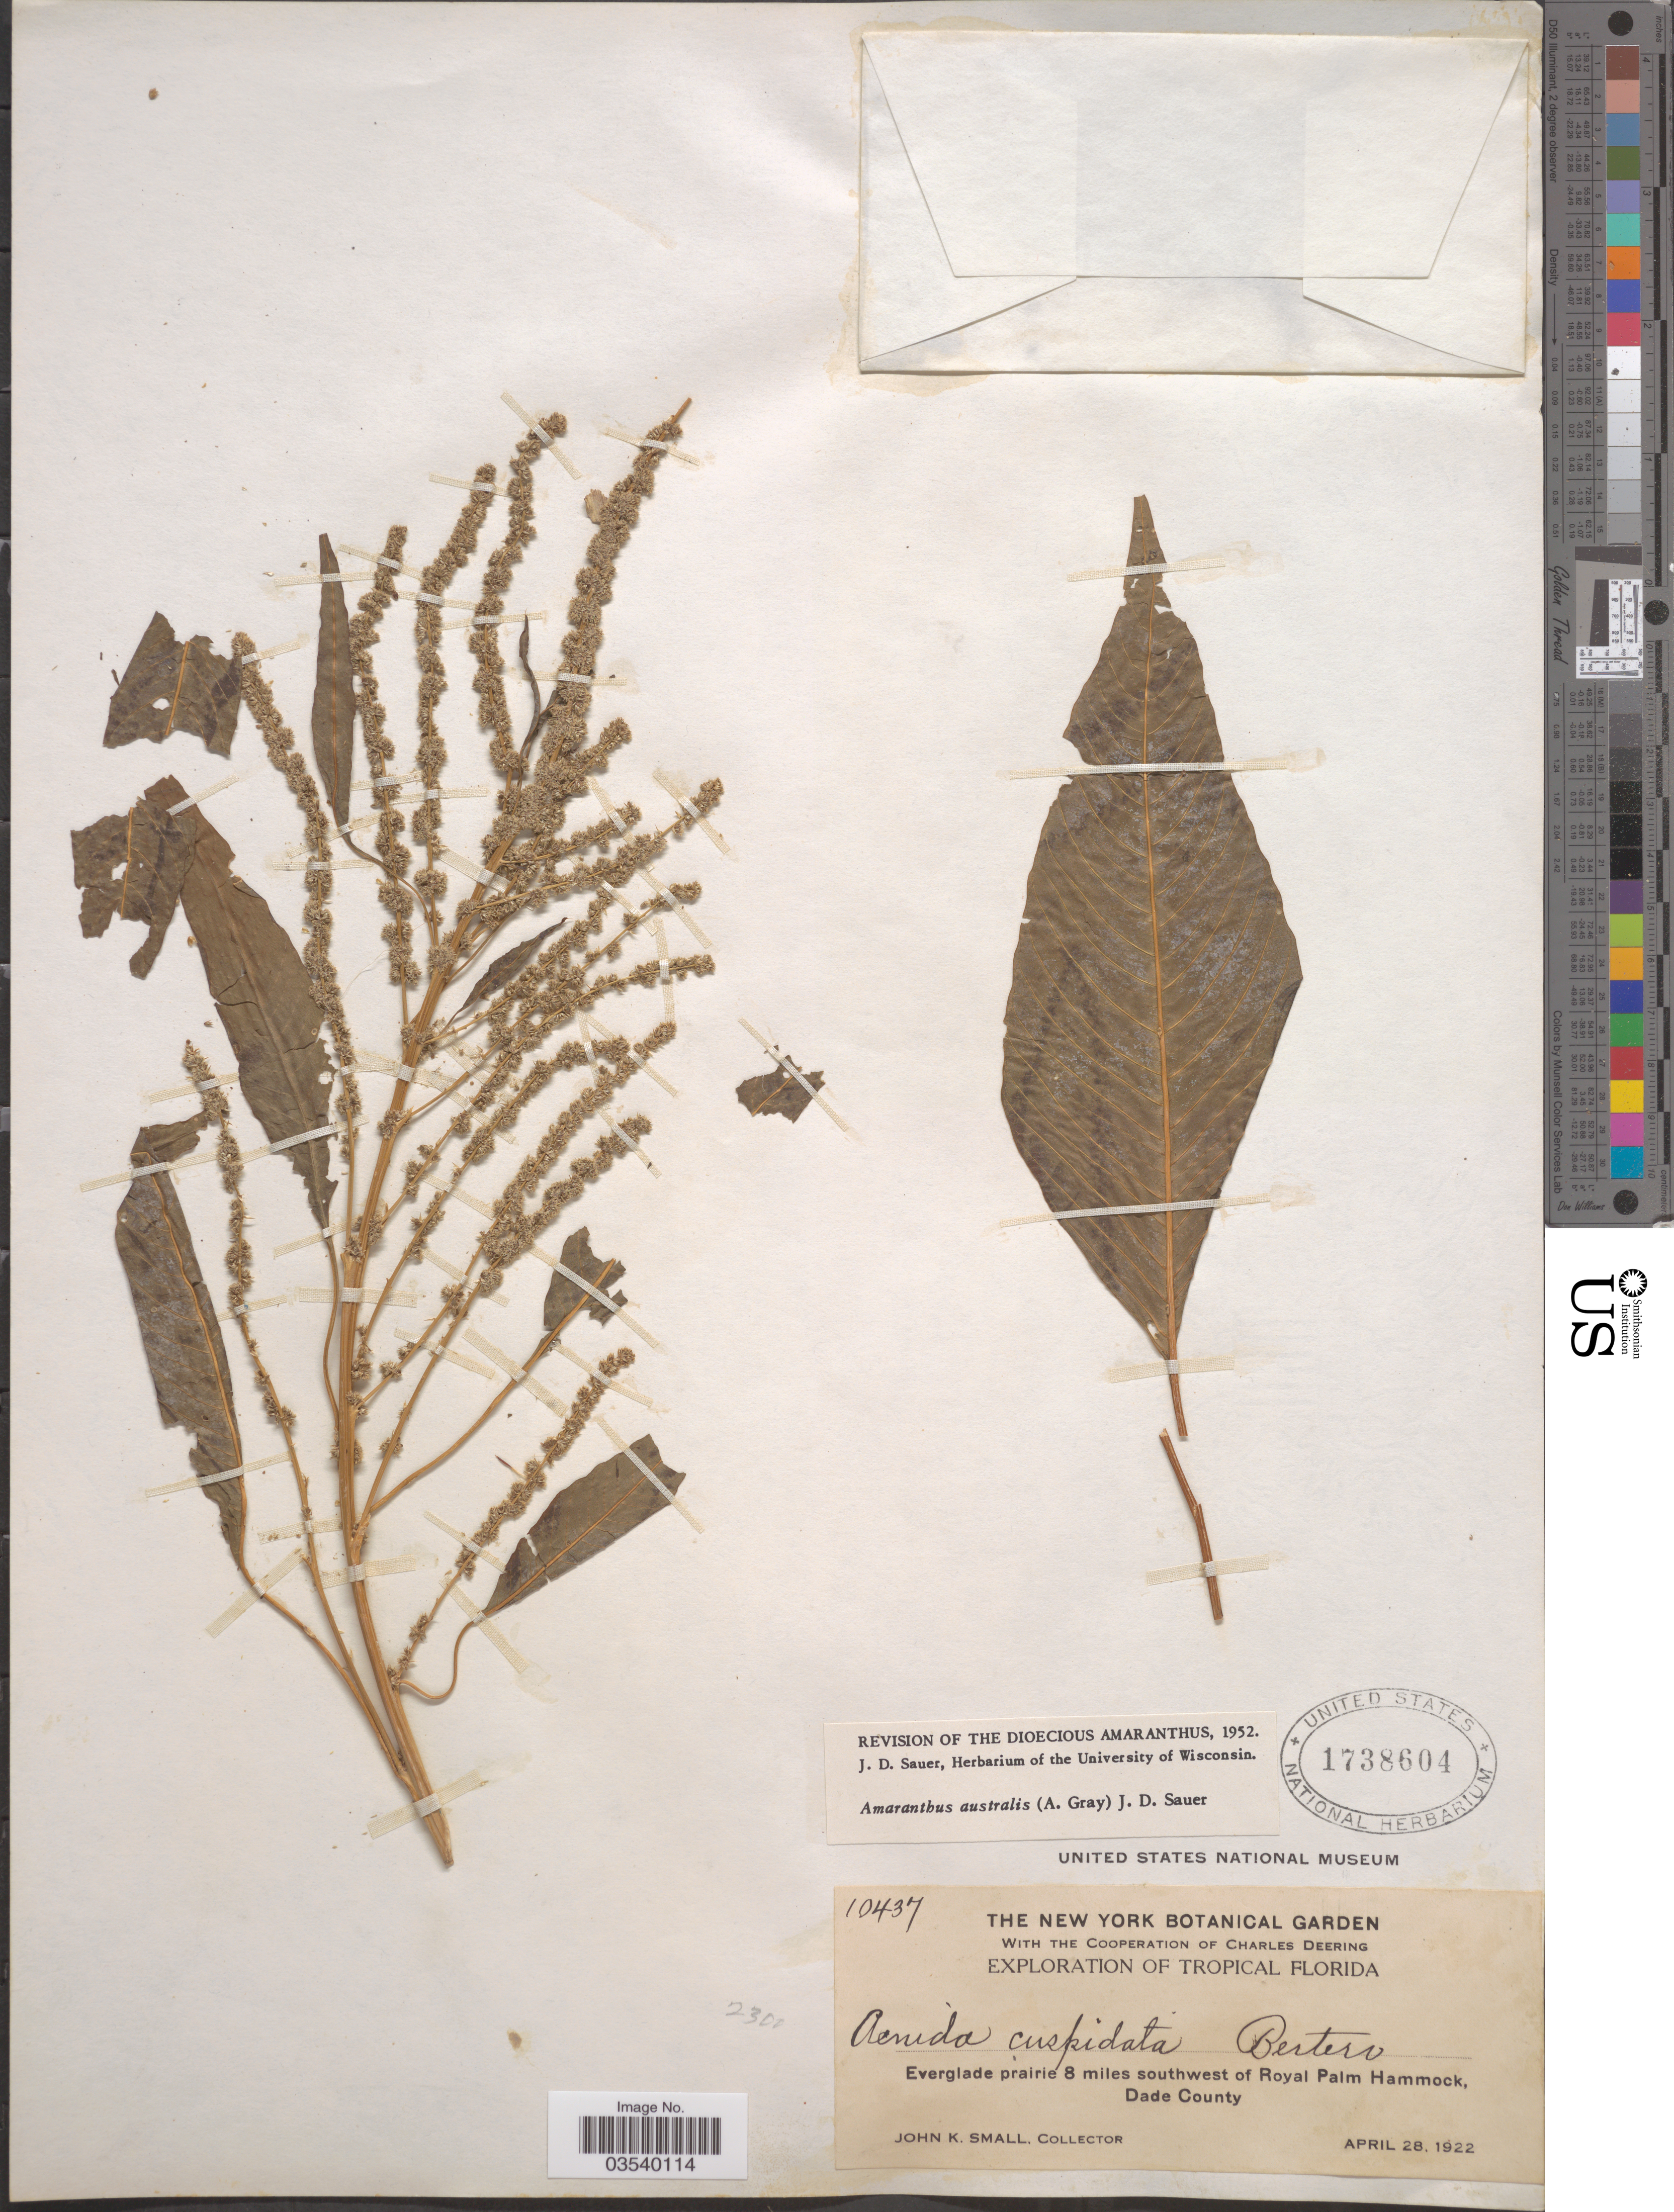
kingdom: Plantae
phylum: Tracheophyta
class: Magnoliopsida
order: Caryophyllales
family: Amaranthaceae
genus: Amaranthus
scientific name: Amaranthus australis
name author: (A. Gray) J.D. Sauer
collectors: J. K. Small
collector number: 10437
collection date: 1922-04-28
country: United States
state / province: Florida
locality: Everglade prairie 8 miles southwest of Royal Palm Hammock, Dade County.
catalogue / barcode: US 1738604